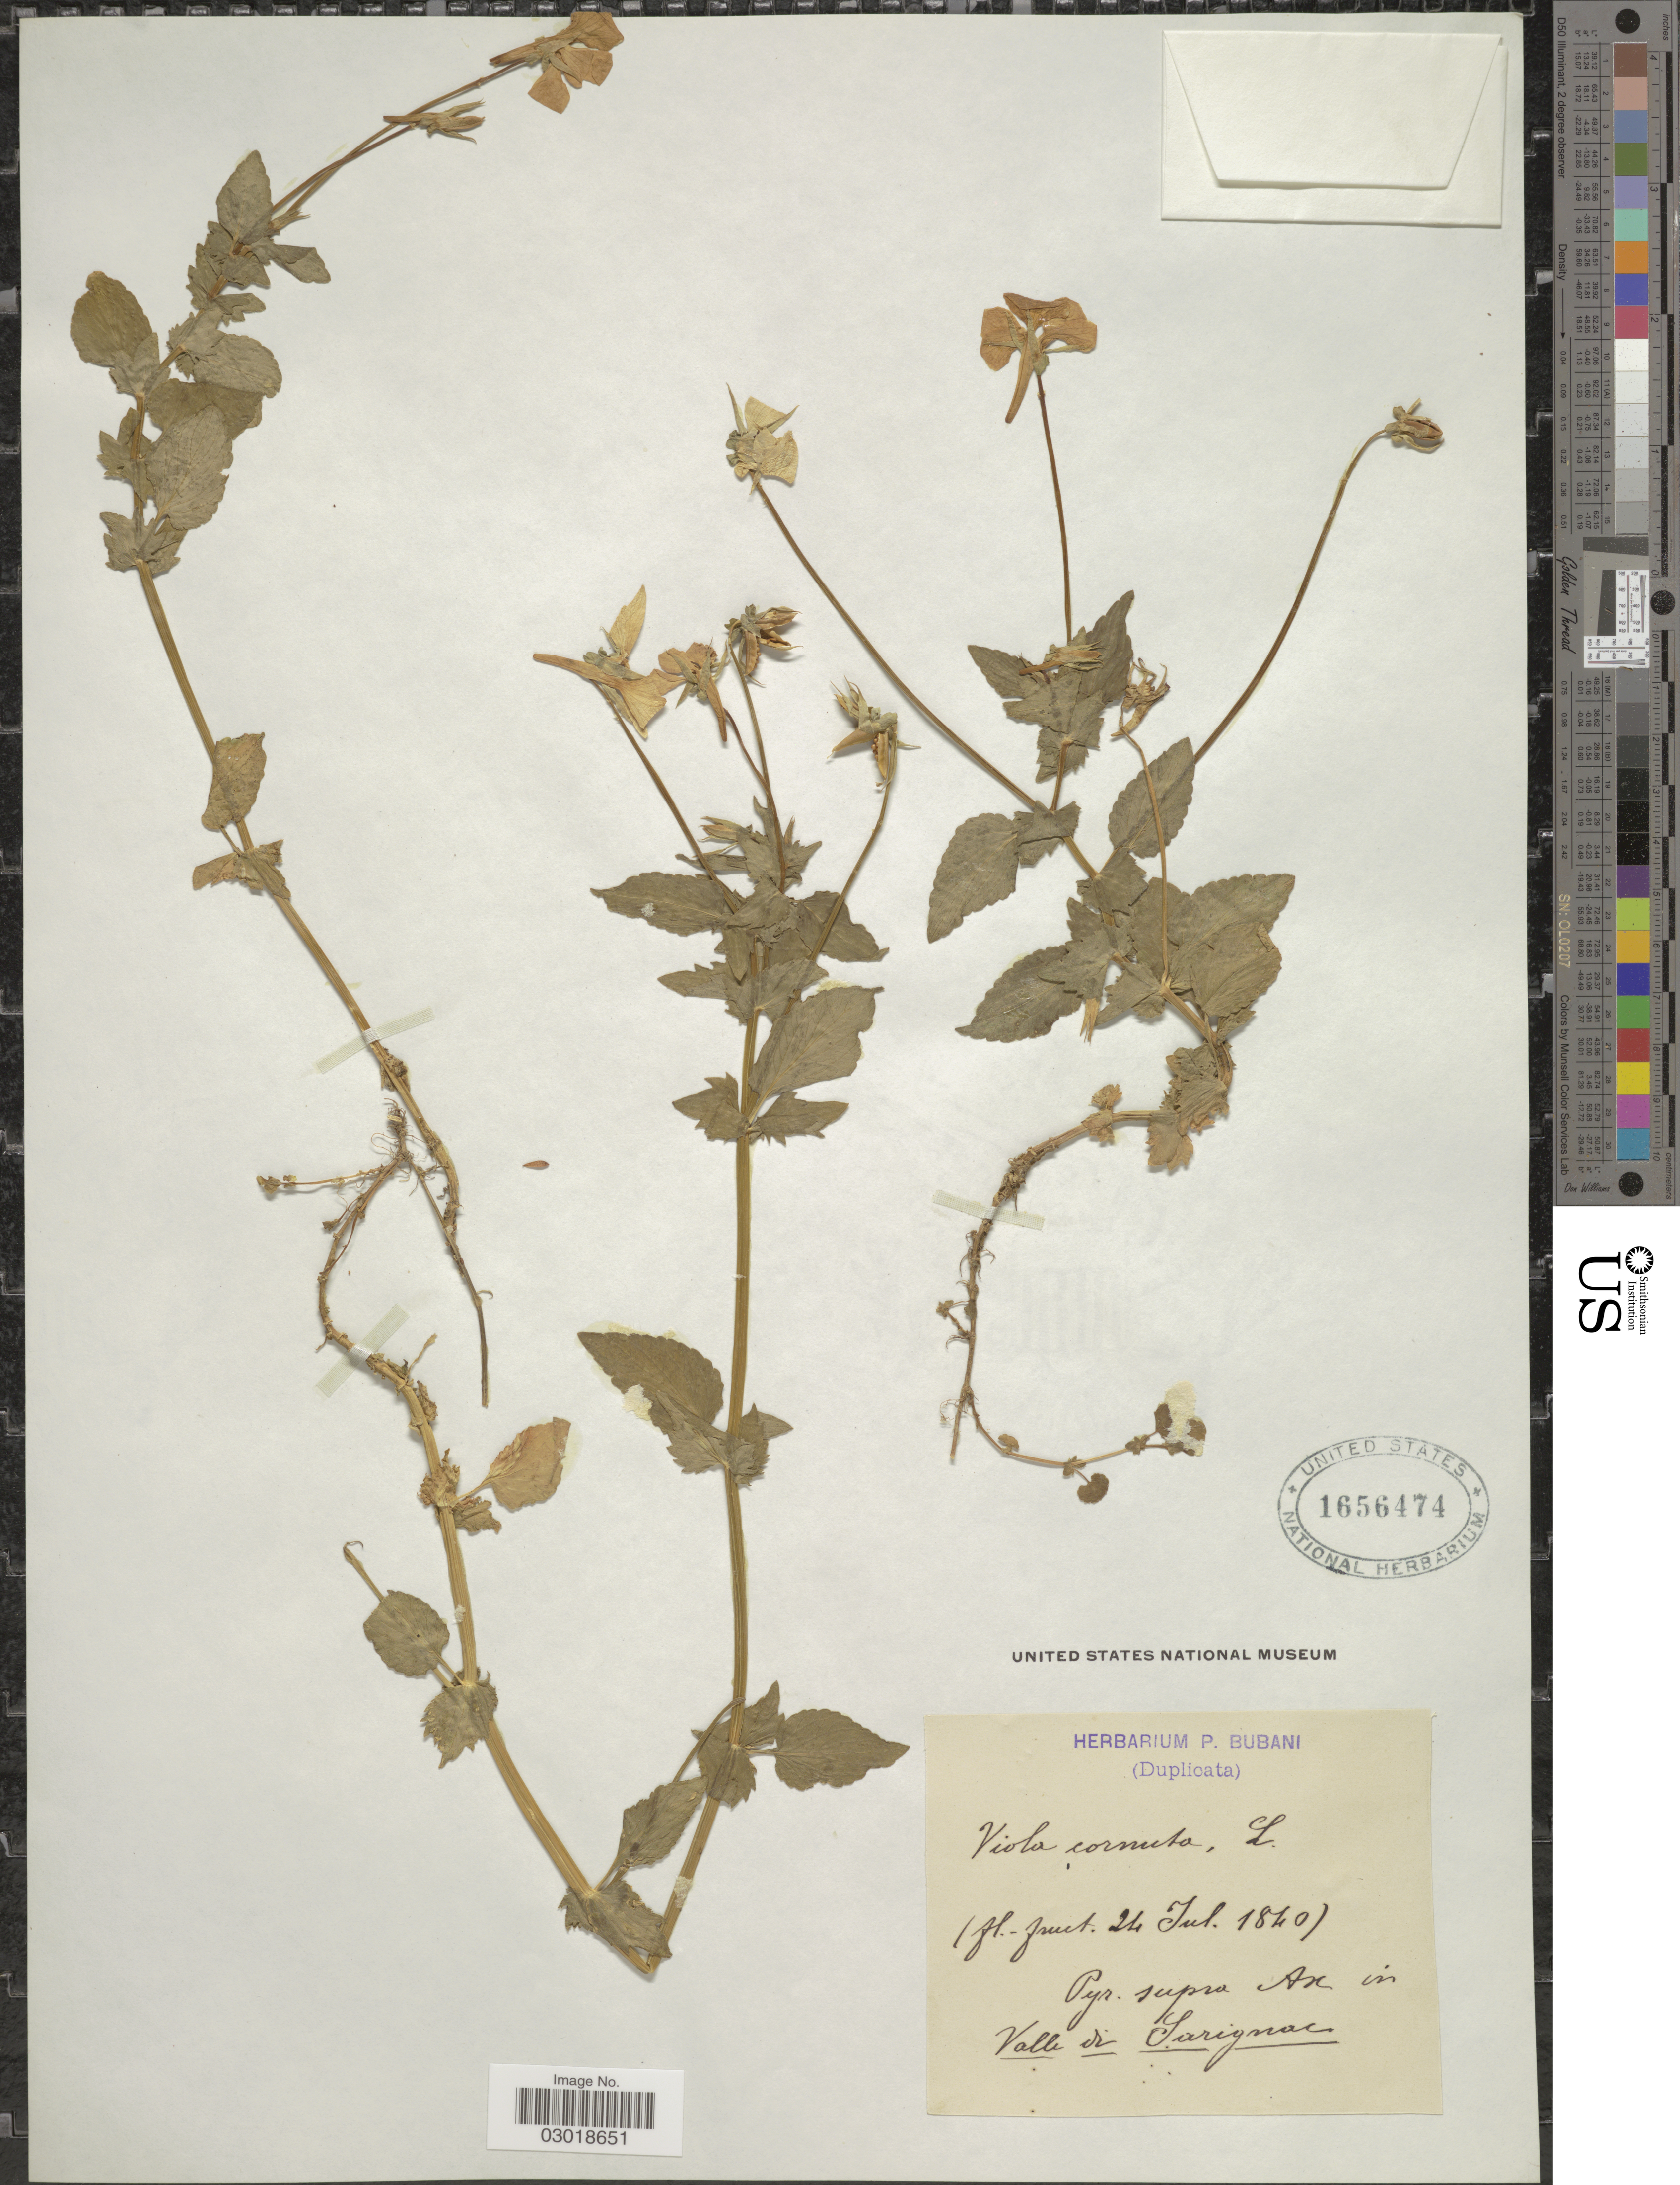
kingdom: Plantae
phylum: Tracheophyta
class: Magnoliopsida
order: Malpighiales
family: Violaceae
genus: Viola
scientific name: Viola cornuta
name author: L.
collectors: ex herb. P. Bubani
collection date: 1840-07-24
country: France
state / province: Occitanie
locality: Pyr. supra Ax in Valle de Sarignac.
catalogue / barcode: US 1656474